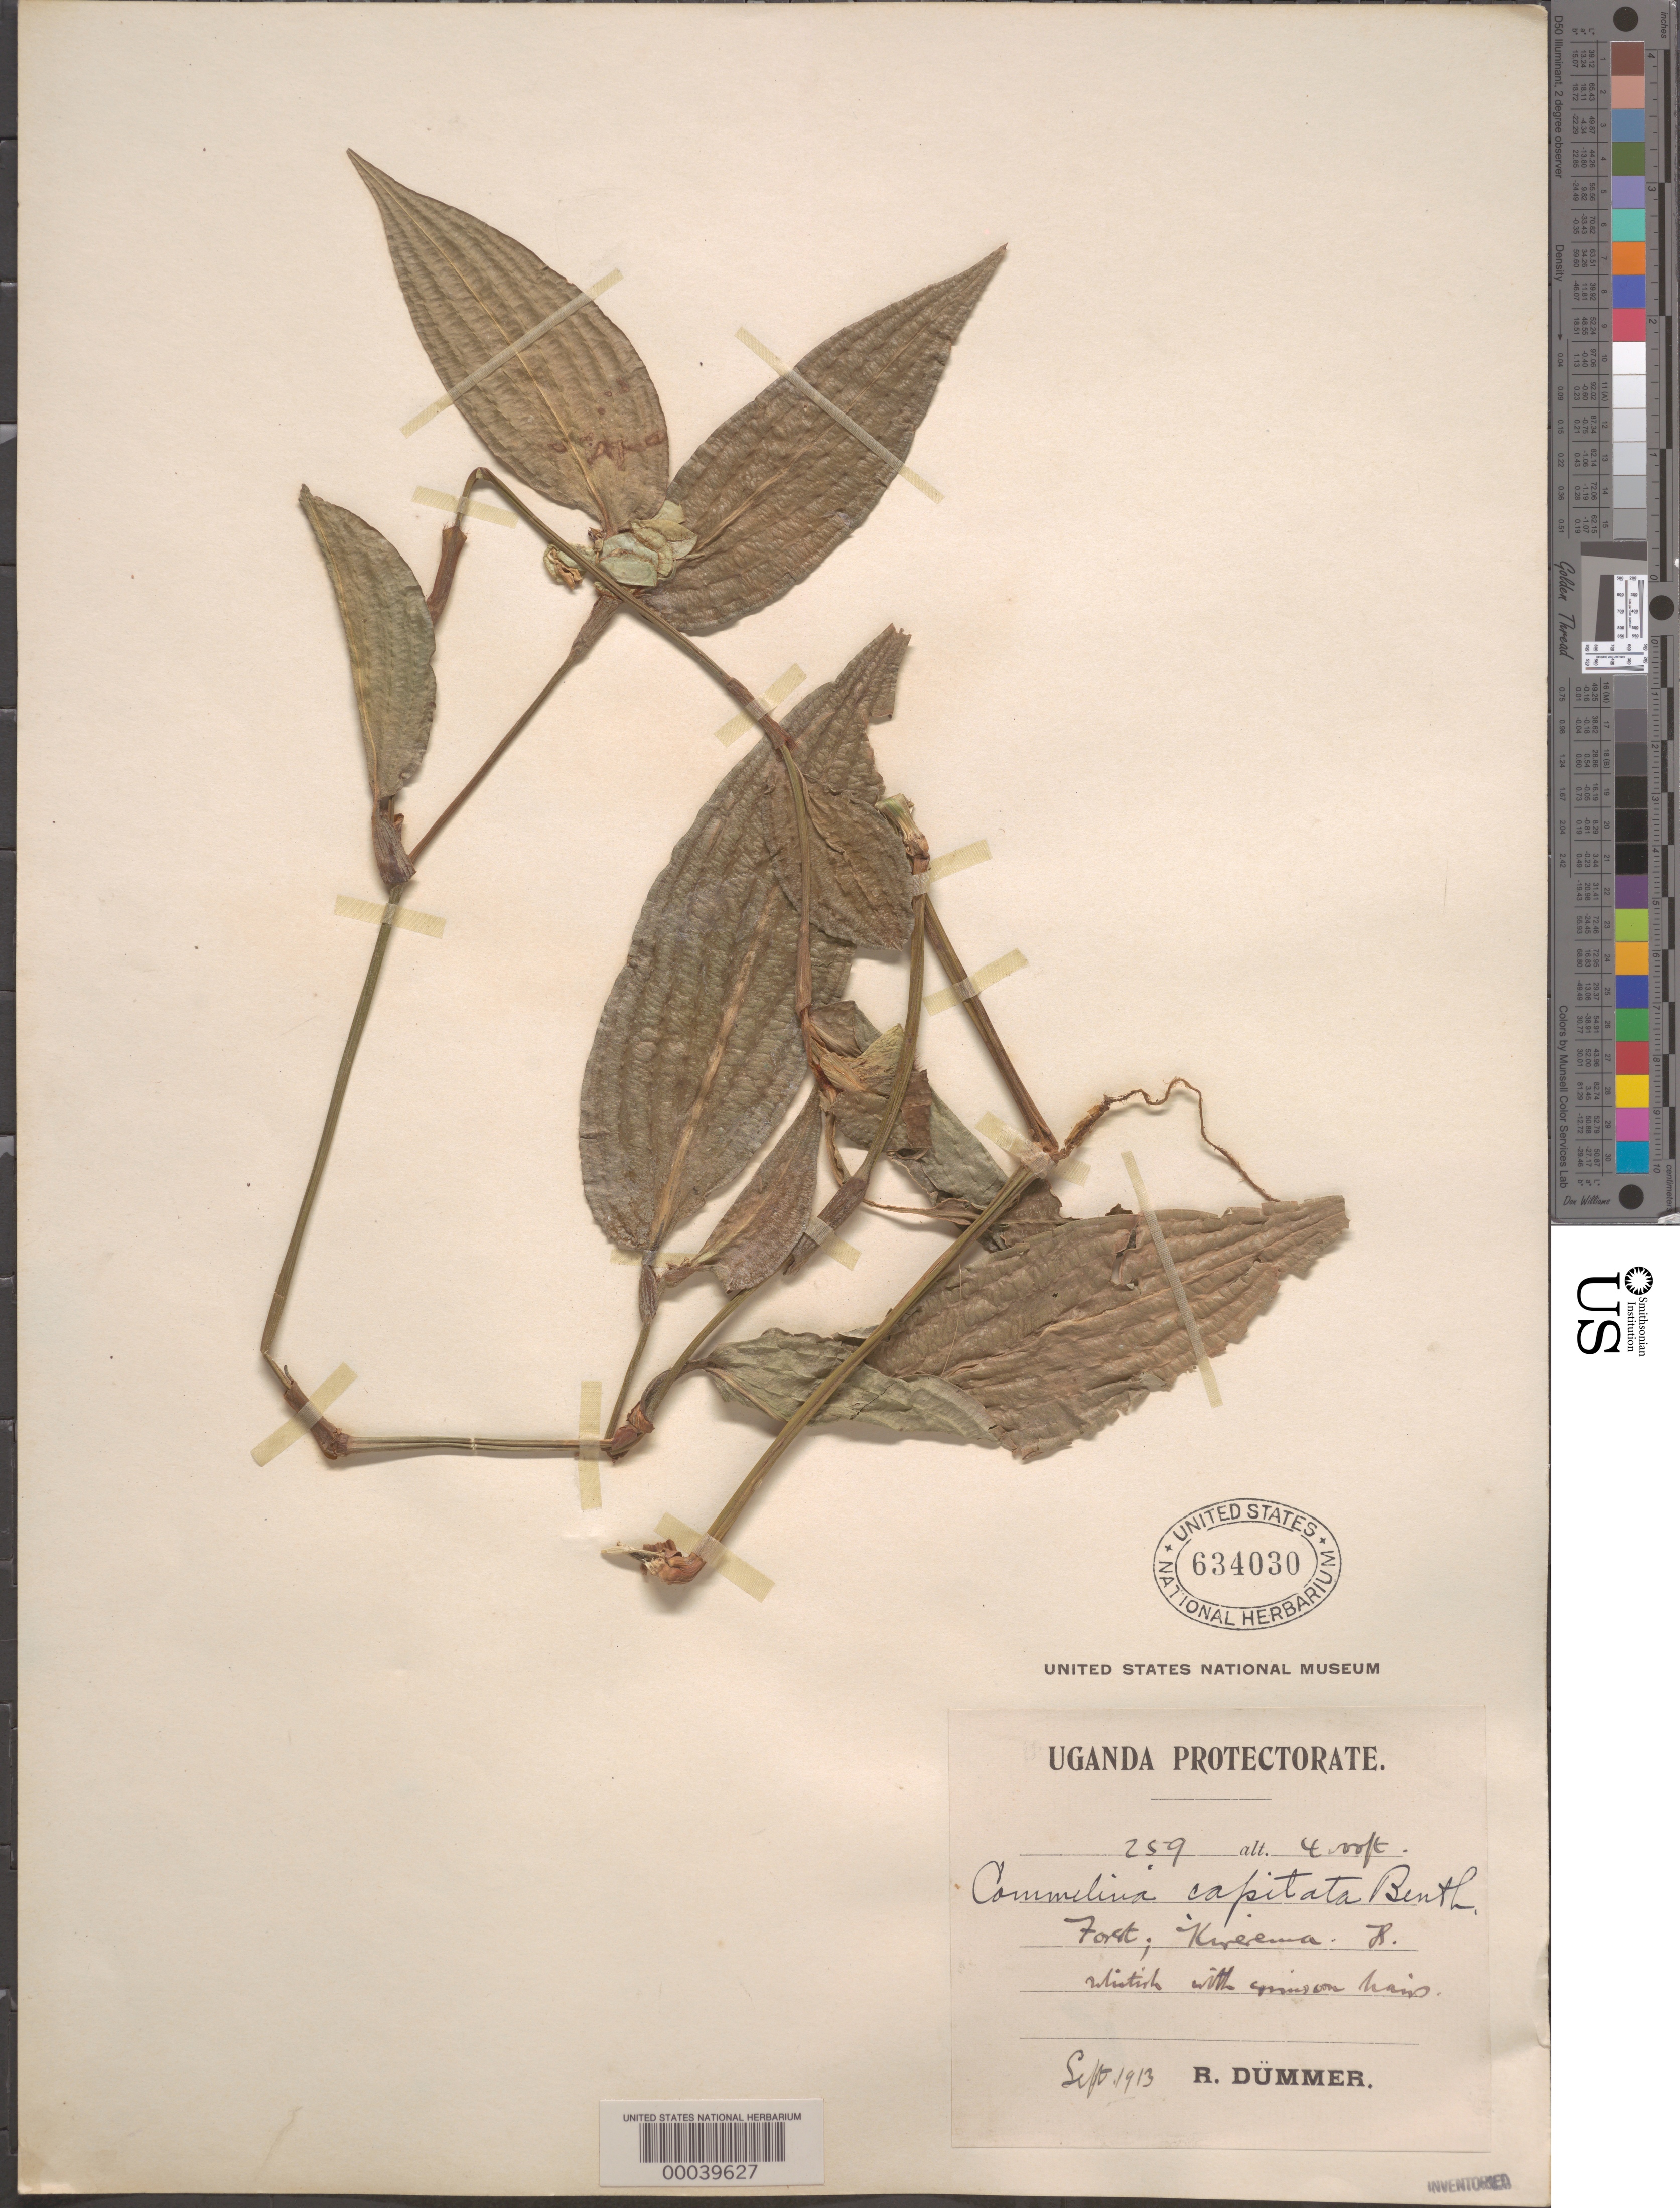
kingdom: Plantae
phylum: Tracheophyta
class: Liliopsida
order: Commelinales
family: Commelinaceae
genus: Commelina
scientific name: Commelina capitata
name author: Benth.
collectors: R. Dümmer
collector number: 259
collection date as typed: Sep 1913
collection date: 1913-09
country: Uganda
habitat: Forest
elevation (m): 1220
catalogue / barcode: US 634030